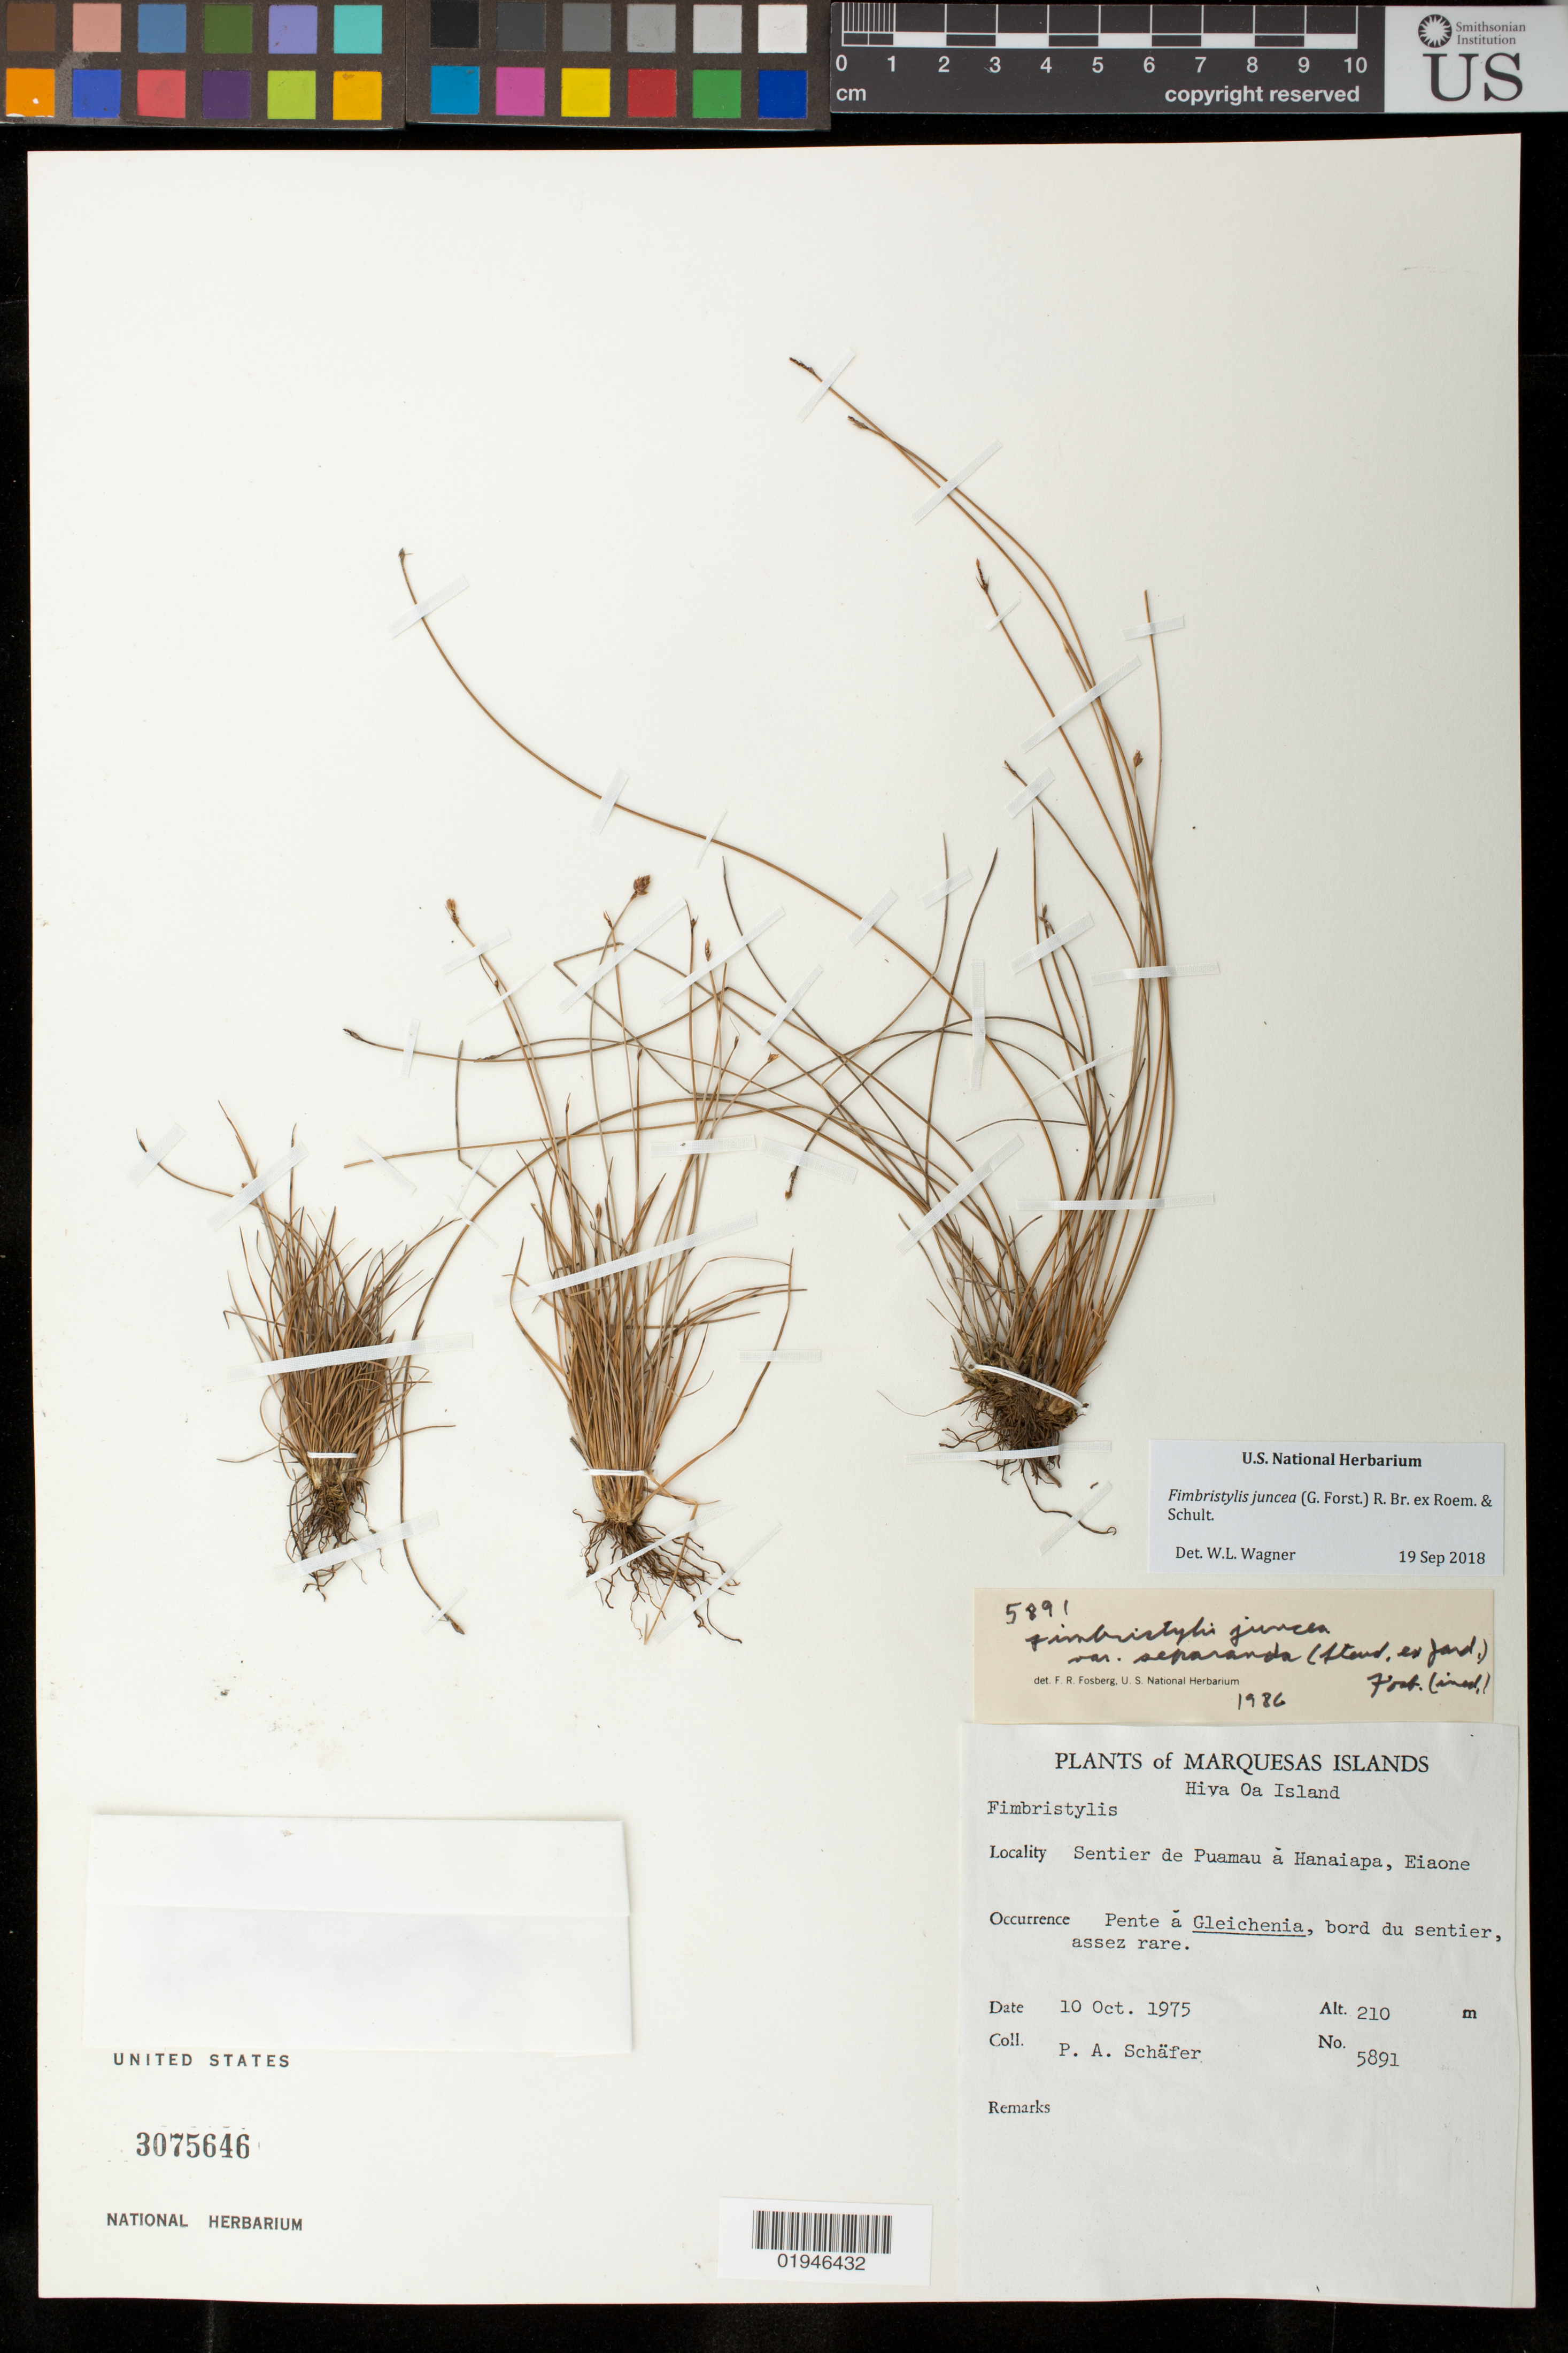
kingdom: Plantae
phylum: Tracheophyta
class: Liliopsida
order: Poales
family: Cyperaceae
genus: Fimbristylis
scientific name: Fimbristylis juncea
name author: (G. Forst.) Br. ex Roem. & Schult.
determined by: Wagner, W. L., (BOT), Smithsonian Institution - National Museum of Natural History (UNITED STATES)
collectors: P. A. Schäfer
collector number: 5891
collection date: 1975-10-10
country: French Polynesia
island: Hiva Oa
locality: Eiaone, trail between Puamau and Hanaiapa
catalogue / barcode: US 3075646